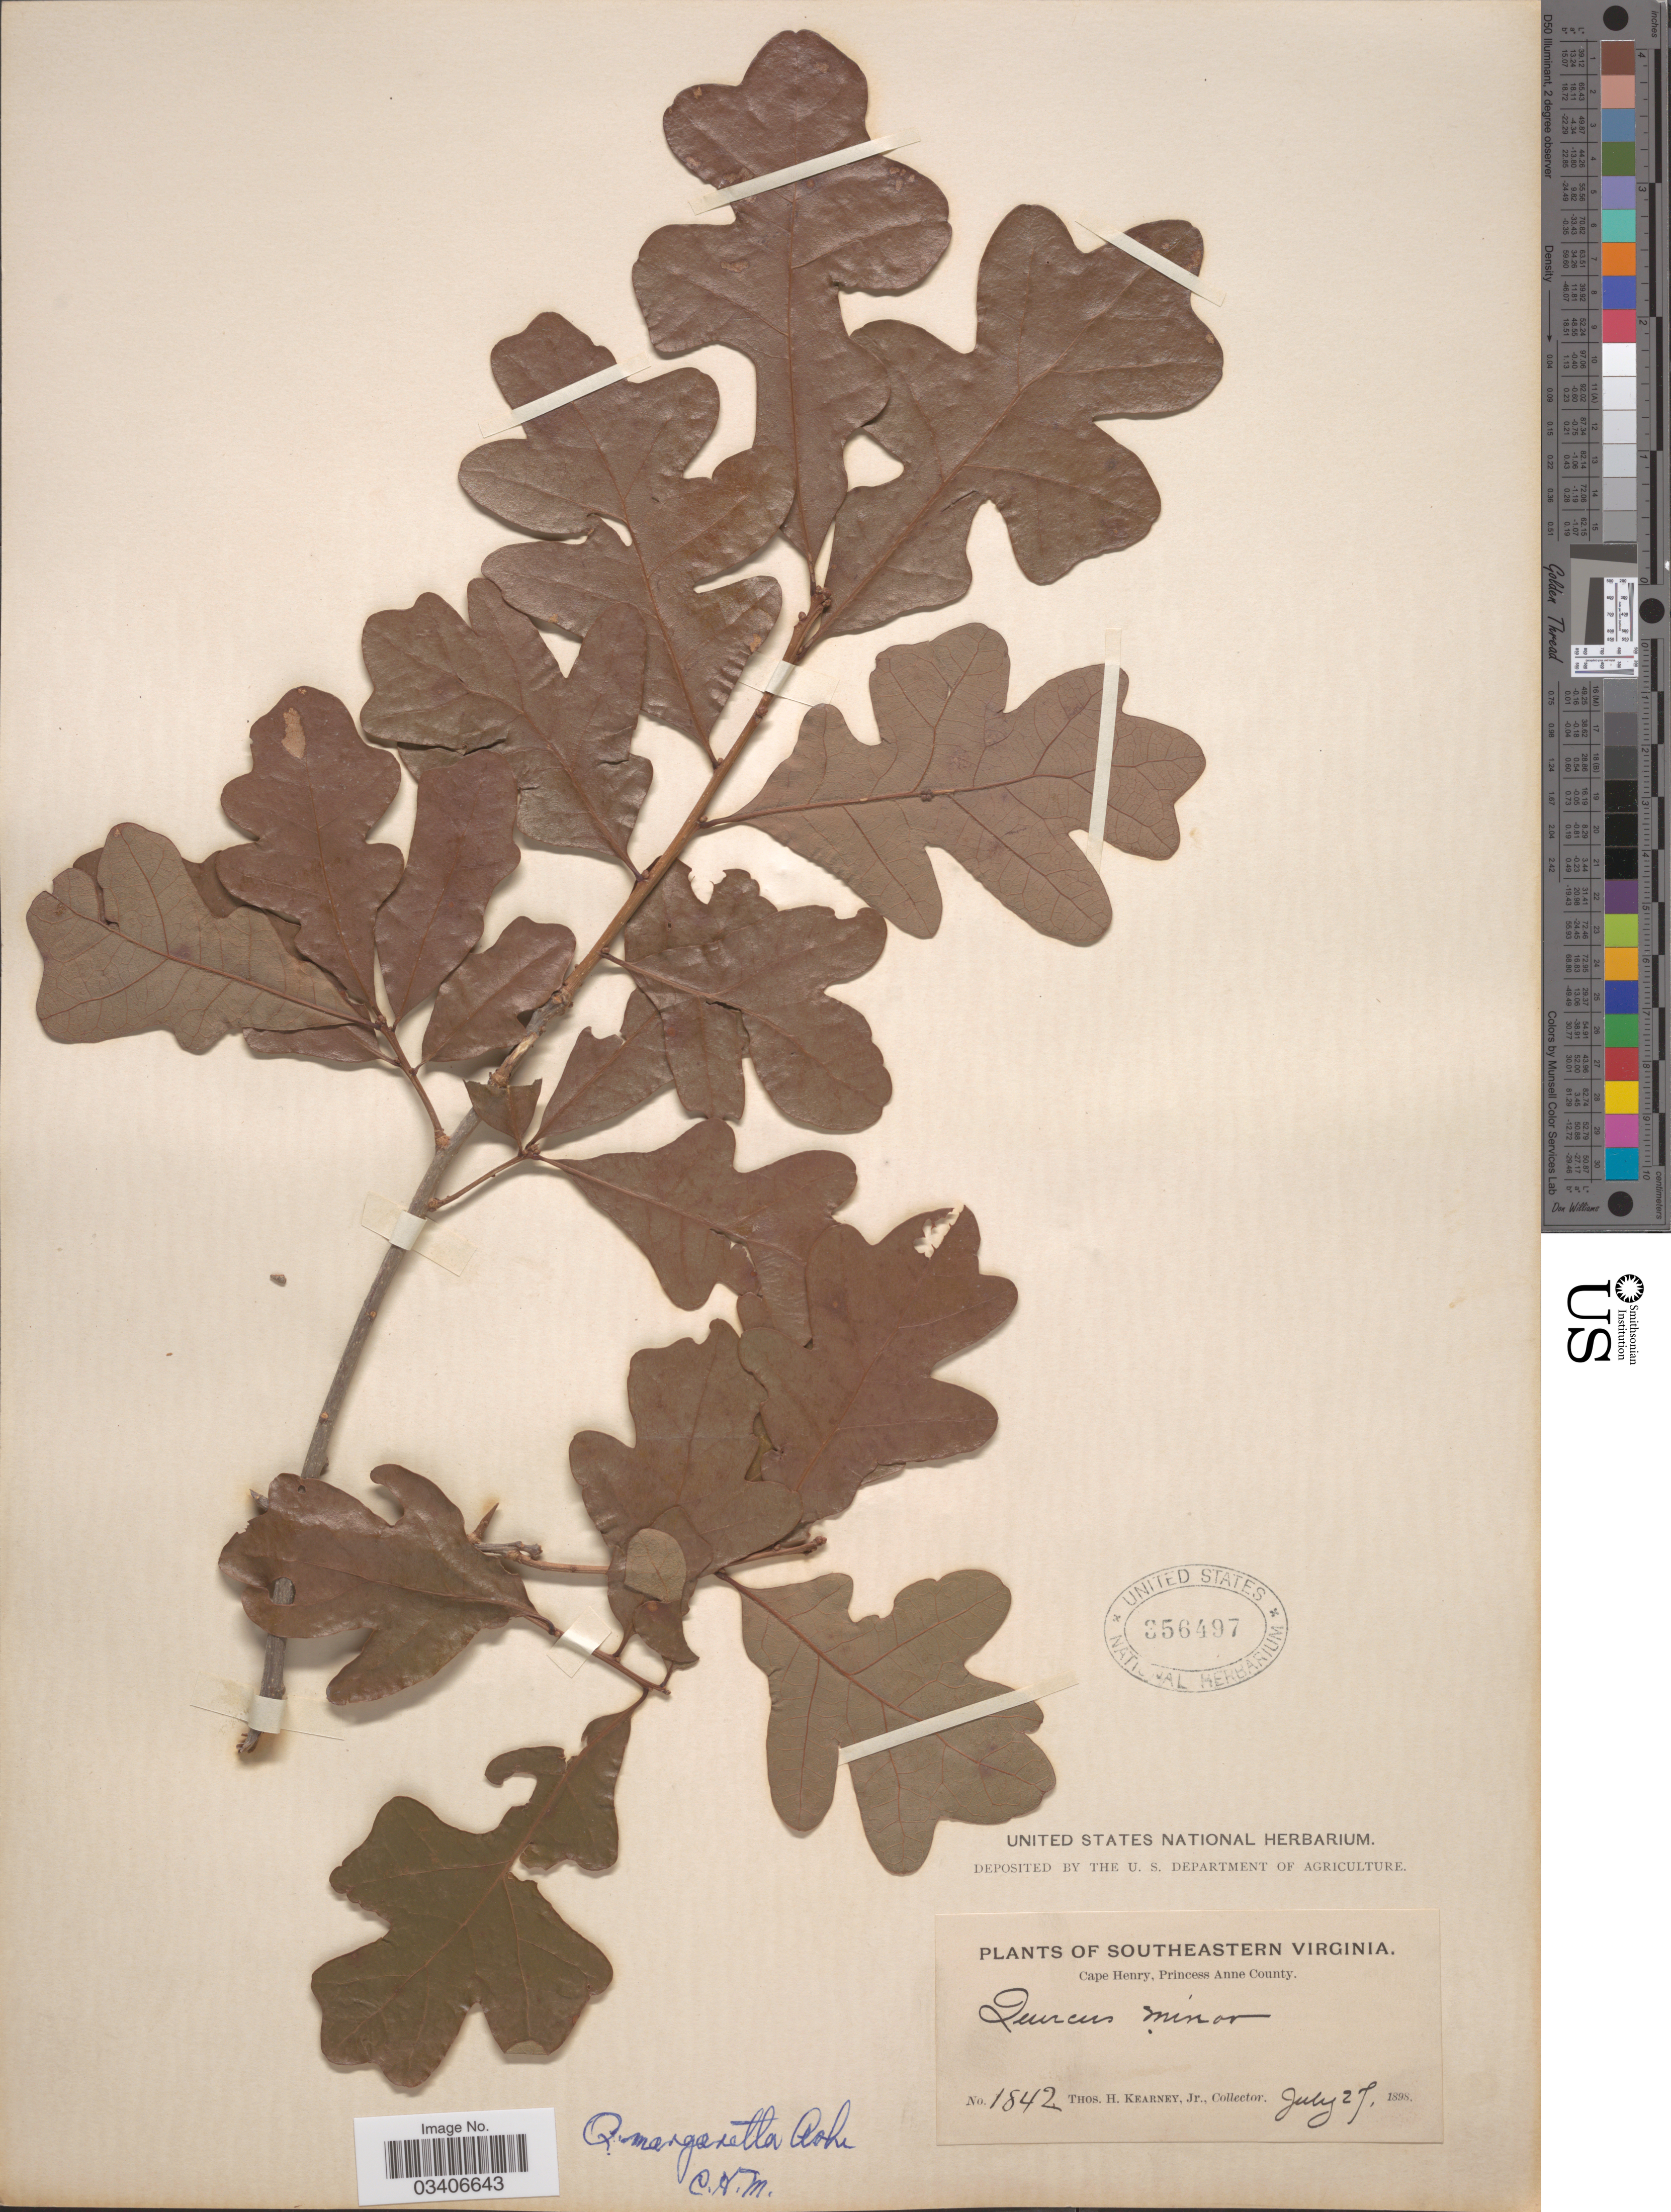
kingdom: Plantae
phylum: Tracheophyta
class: Magnoliopsida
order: Fagales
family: Fagaceae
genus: Quercus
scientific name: Quercus margarettae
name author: Ashe ex Small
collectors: T. H. Kearney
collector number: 1842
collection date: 1898-07-27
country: United States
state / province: Virginia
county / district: City of Virginia Beach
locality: Southeastern Virginia. Cape Henry, Princess Anne (=historic county name) County.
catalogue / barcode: US 356497